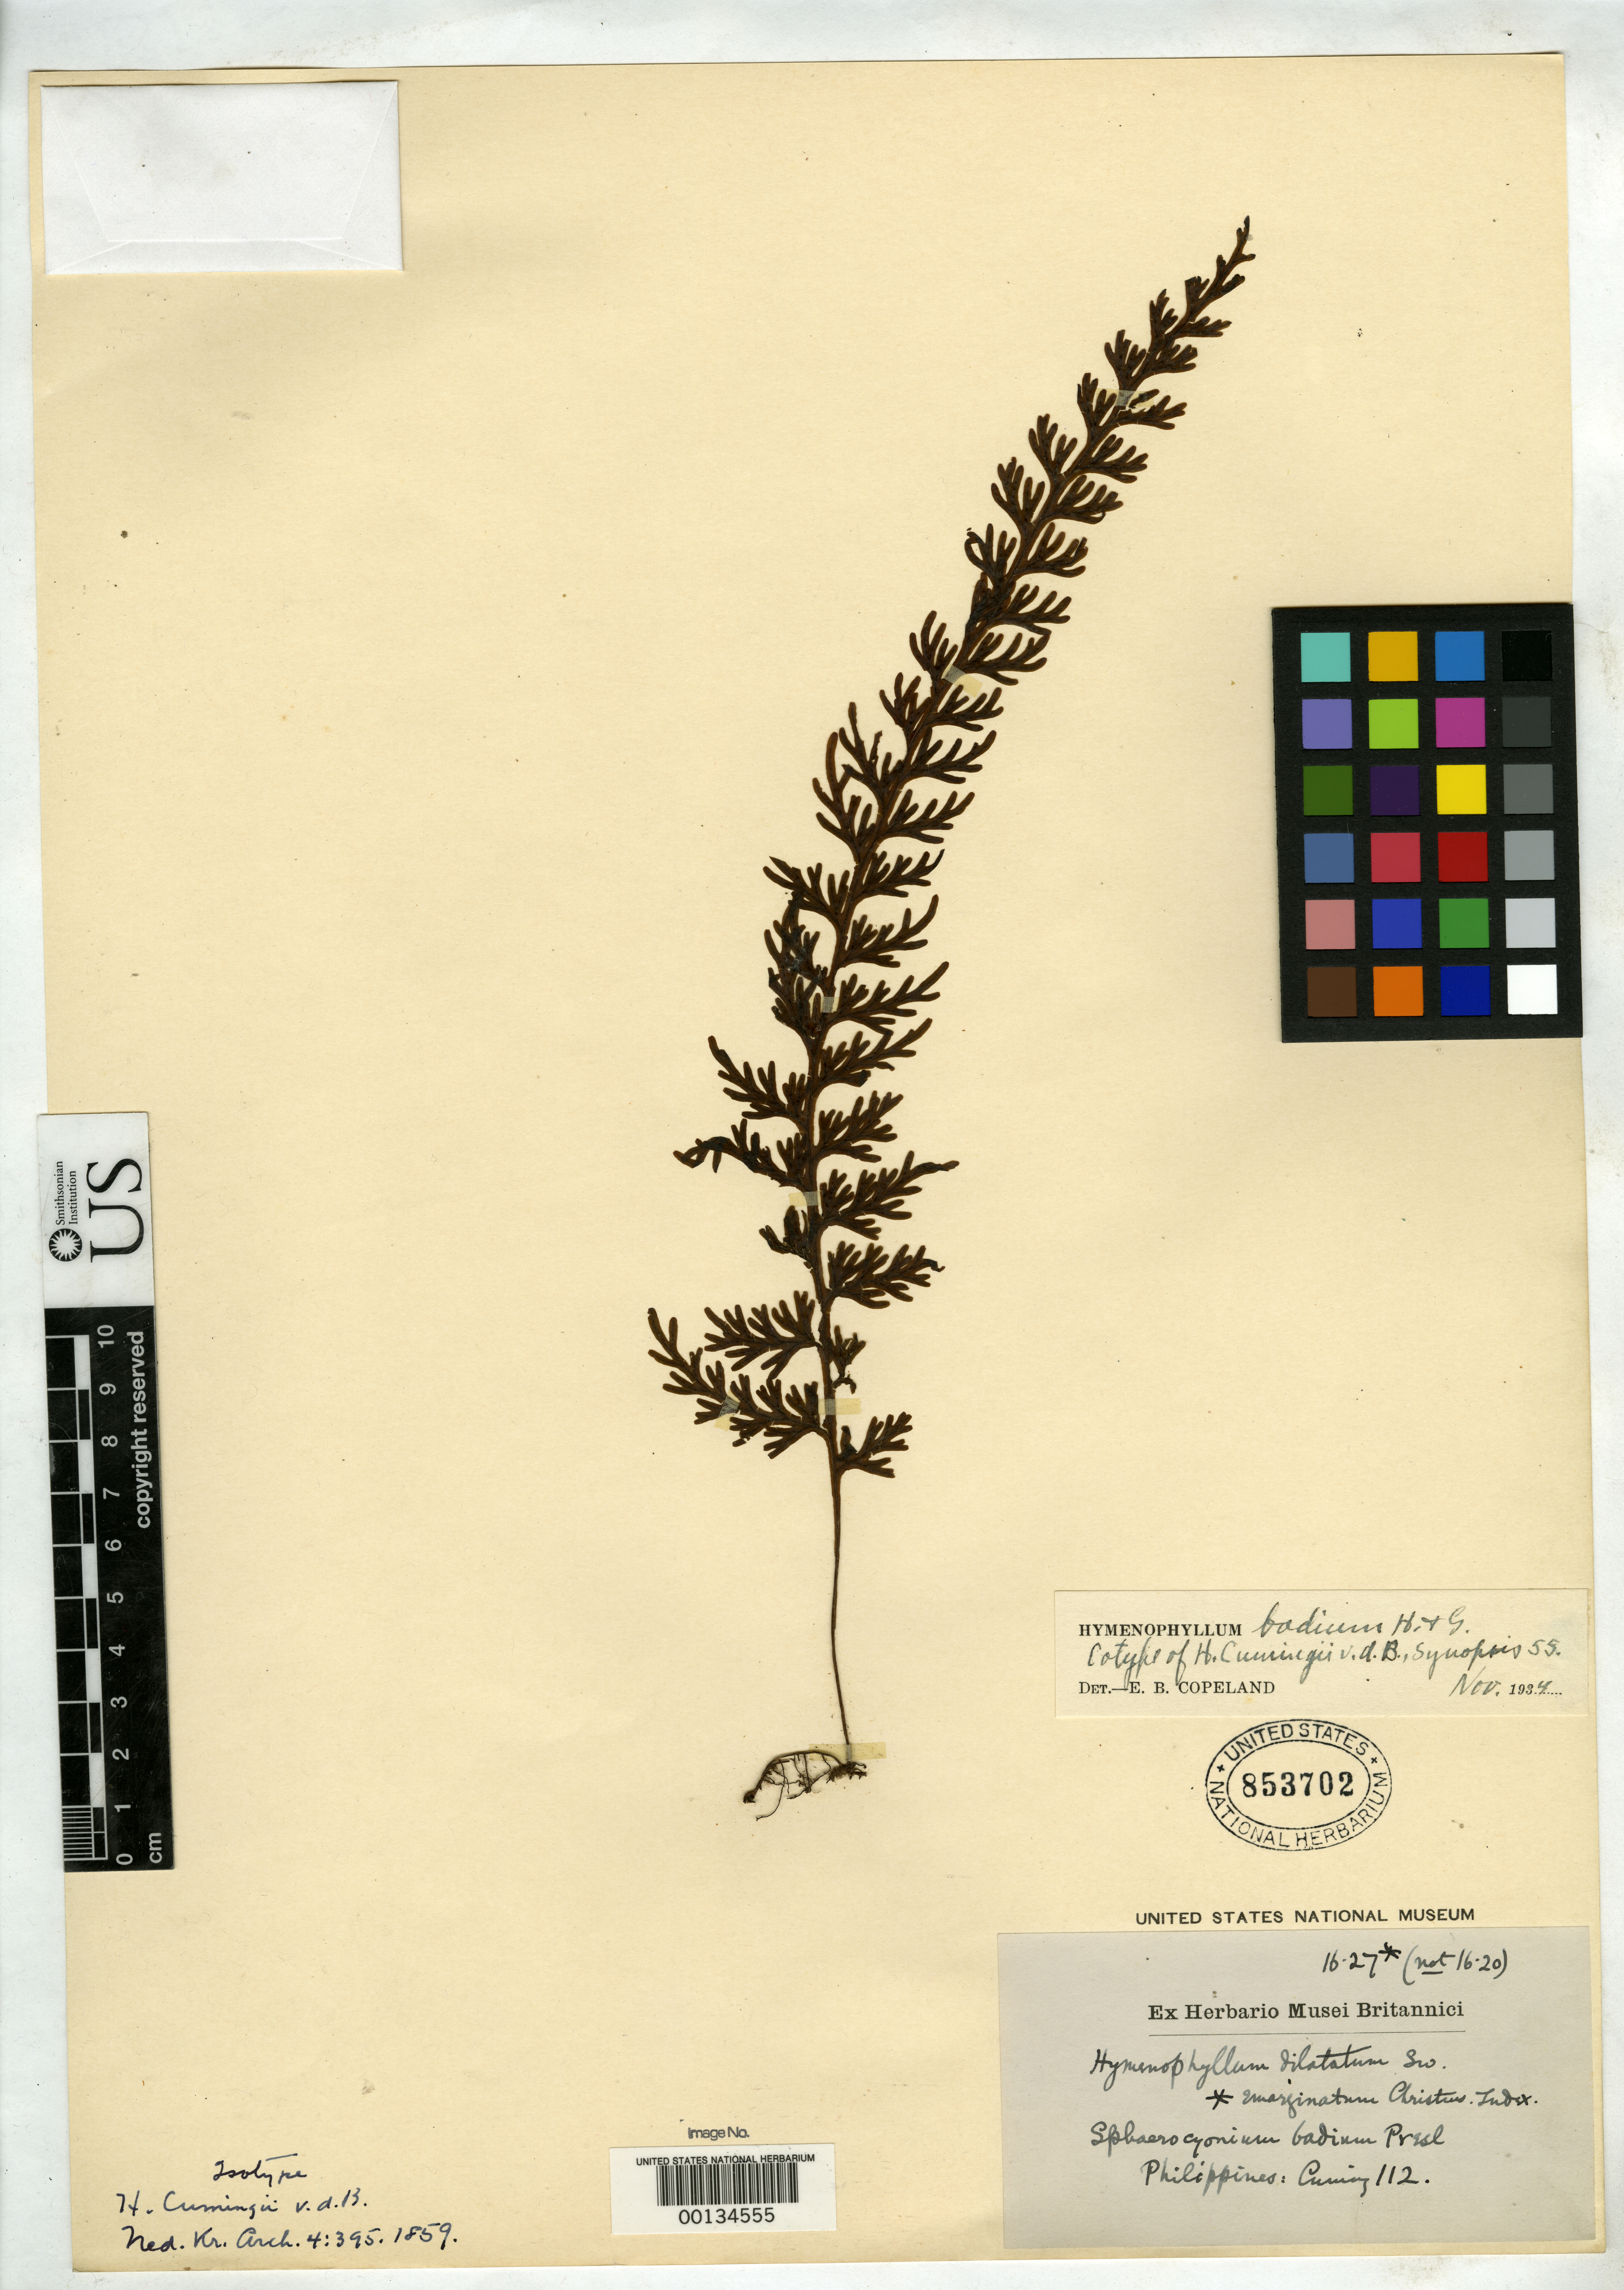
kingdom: Plantae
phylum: Tracheophyta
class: Polypodiopsida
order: Hymenophyllales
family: Hymenophyllaceae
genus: Hymenophyllum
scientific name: Hymenophyllum cumingii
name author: Bosch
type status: Type Collection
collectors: H. Cuming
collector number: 112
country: Philippines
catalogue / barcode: US 853702